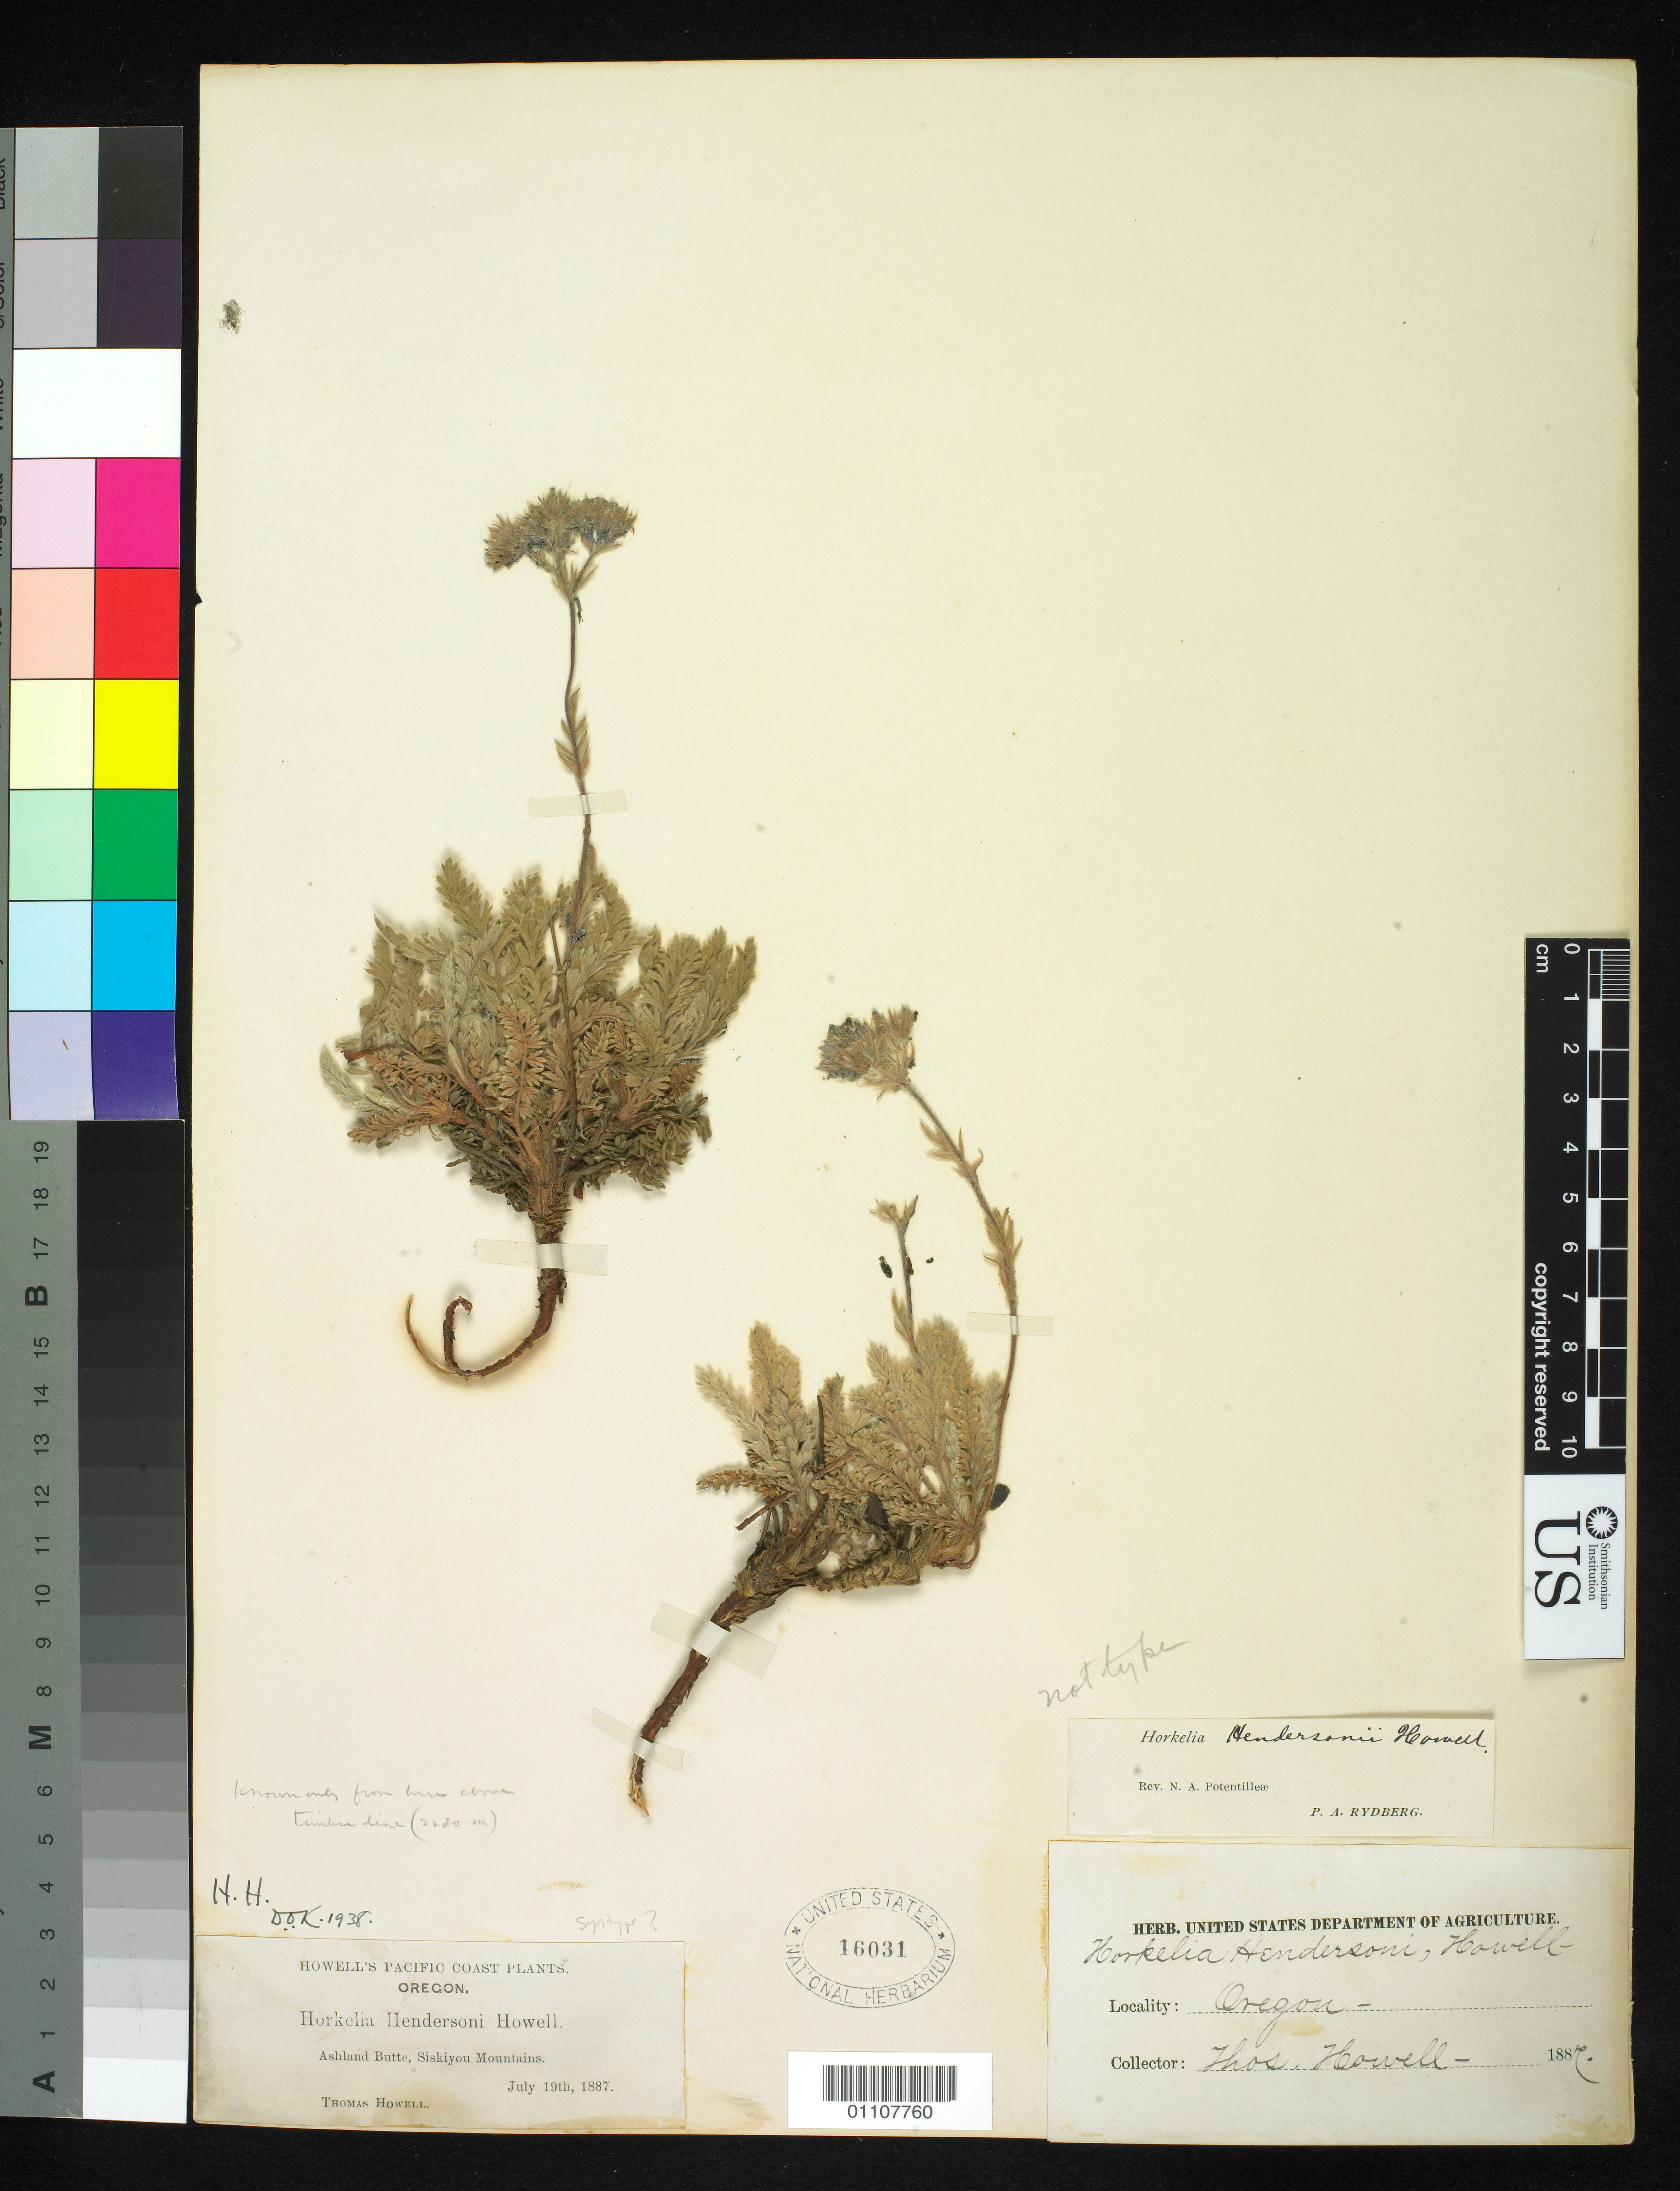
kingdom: Plantae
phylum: Tracheophyta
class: Magnoliopsida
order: Rosales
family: Rosaceae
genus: Horkelia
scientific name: Horkelia hendersonii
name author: Howell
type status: Possible Syntype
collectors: T. J. Howell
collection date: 1887-07-19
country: United States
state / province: Oregon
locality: Ashland Butte, Siskiyou Mountains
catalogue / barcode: US 16031